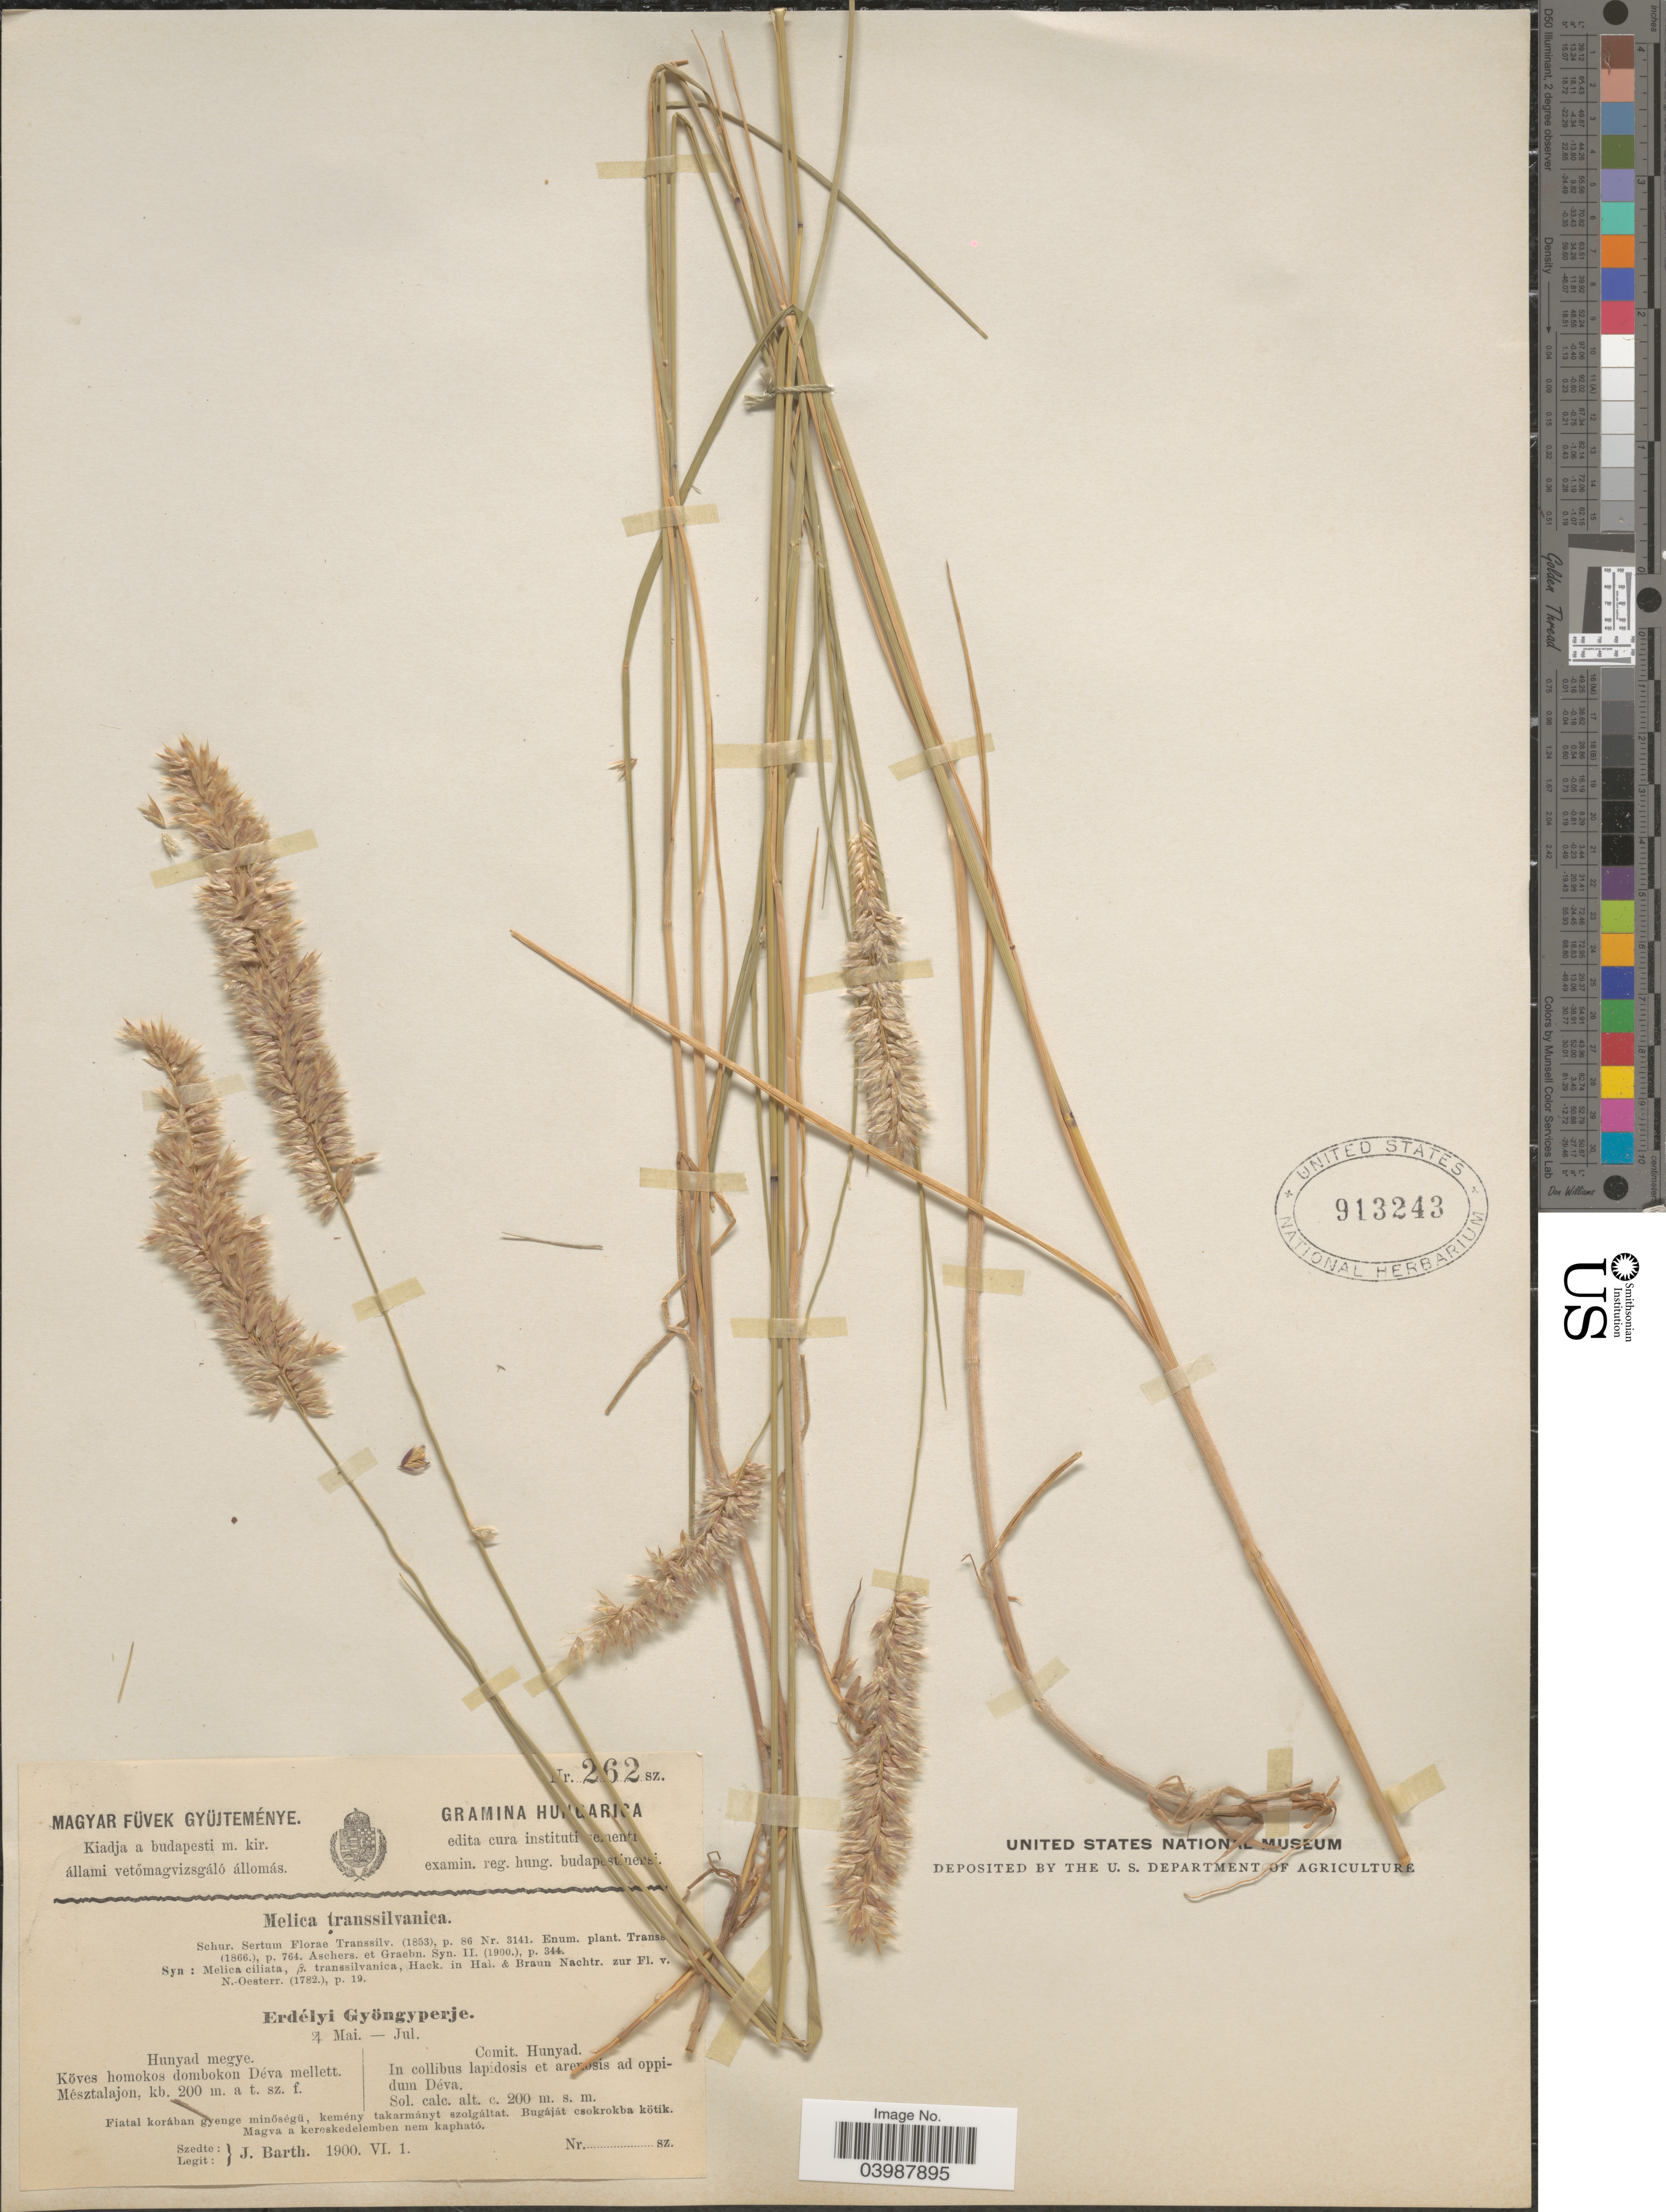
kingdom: Plantae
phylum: Tracheophyta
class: Liliopsida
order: Poales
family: Poaceae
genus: Melica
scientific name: Melica transsilvanica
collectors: J. Barth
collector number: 262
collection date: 1900-06-01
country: Hungary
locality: Comit. Hunyad. In collibus lapidosis et arenosis ad oppidum Déva.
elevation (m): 200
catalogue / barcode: US 913243